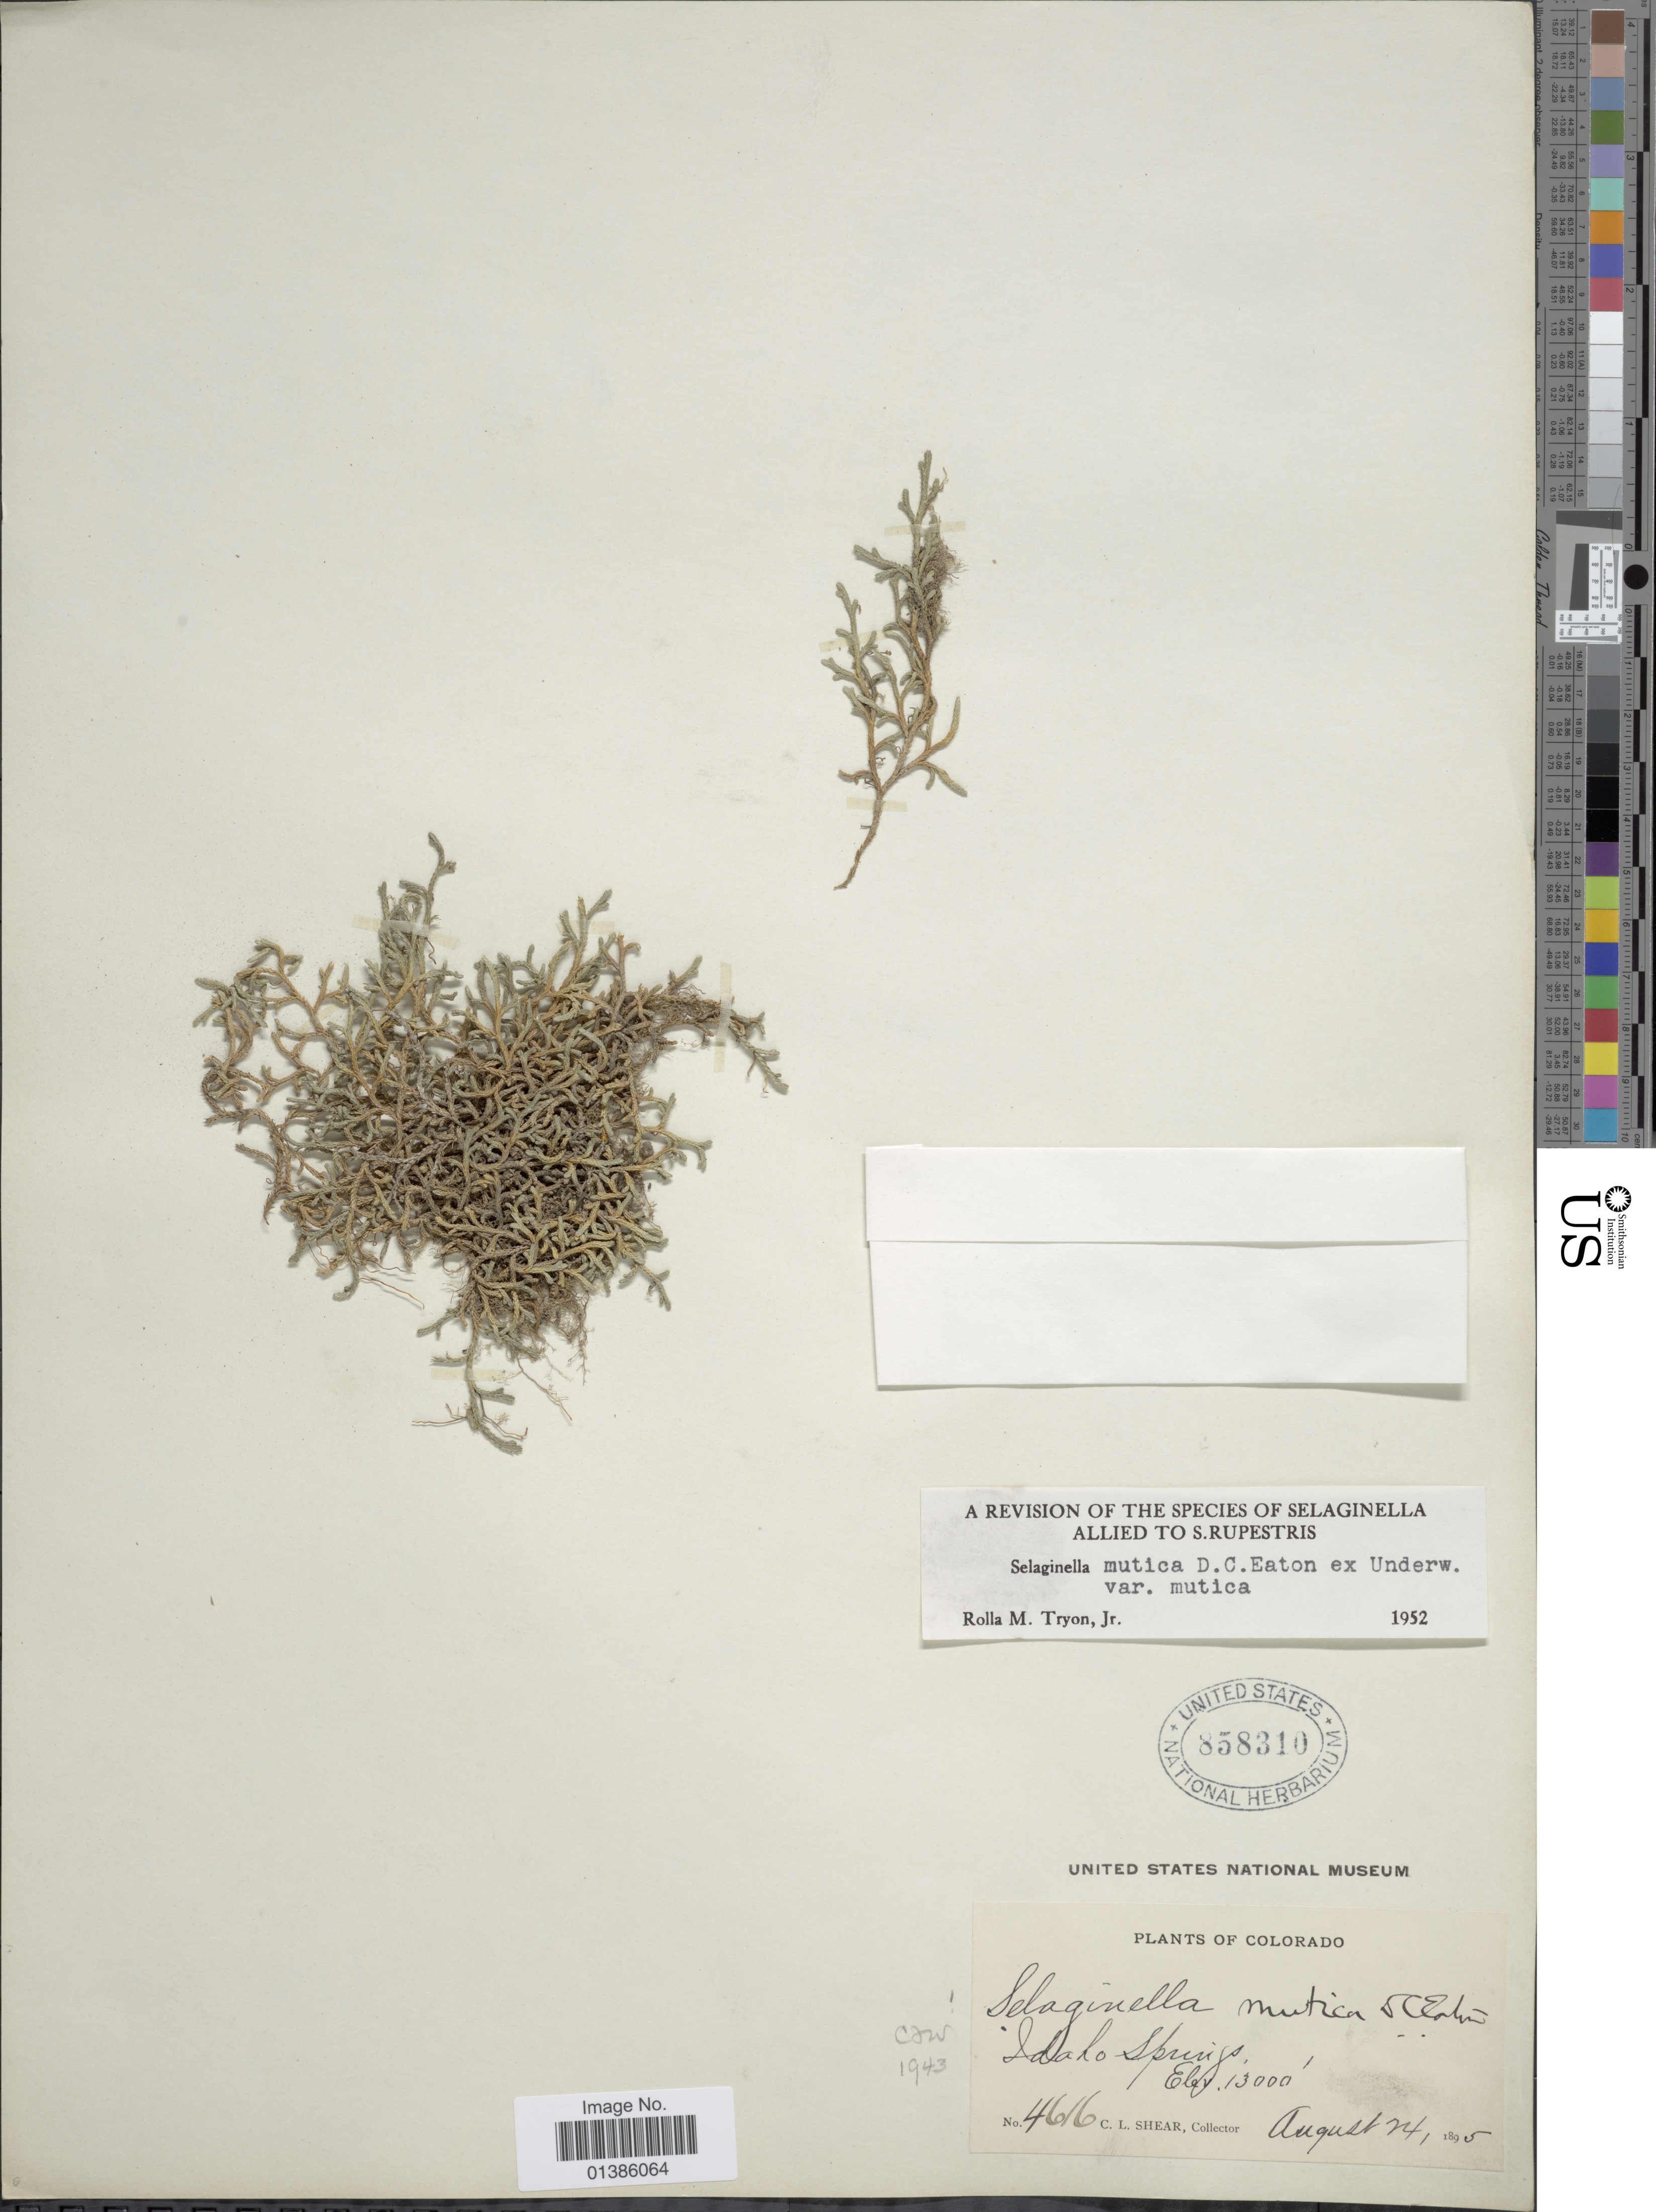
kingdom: Plantae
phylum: Tracheophyta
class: Lycopodiopsida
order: Selaginellales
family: Selaginellaceae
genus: Selaginella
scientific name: Selaginella mutica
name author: D.C. Eaton in Underw.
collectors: C. L. Shear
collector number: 4616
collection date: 1895-08-24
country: United States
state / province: Colorado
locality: Idaho Springs.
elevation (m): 3962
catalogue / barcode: US 858310